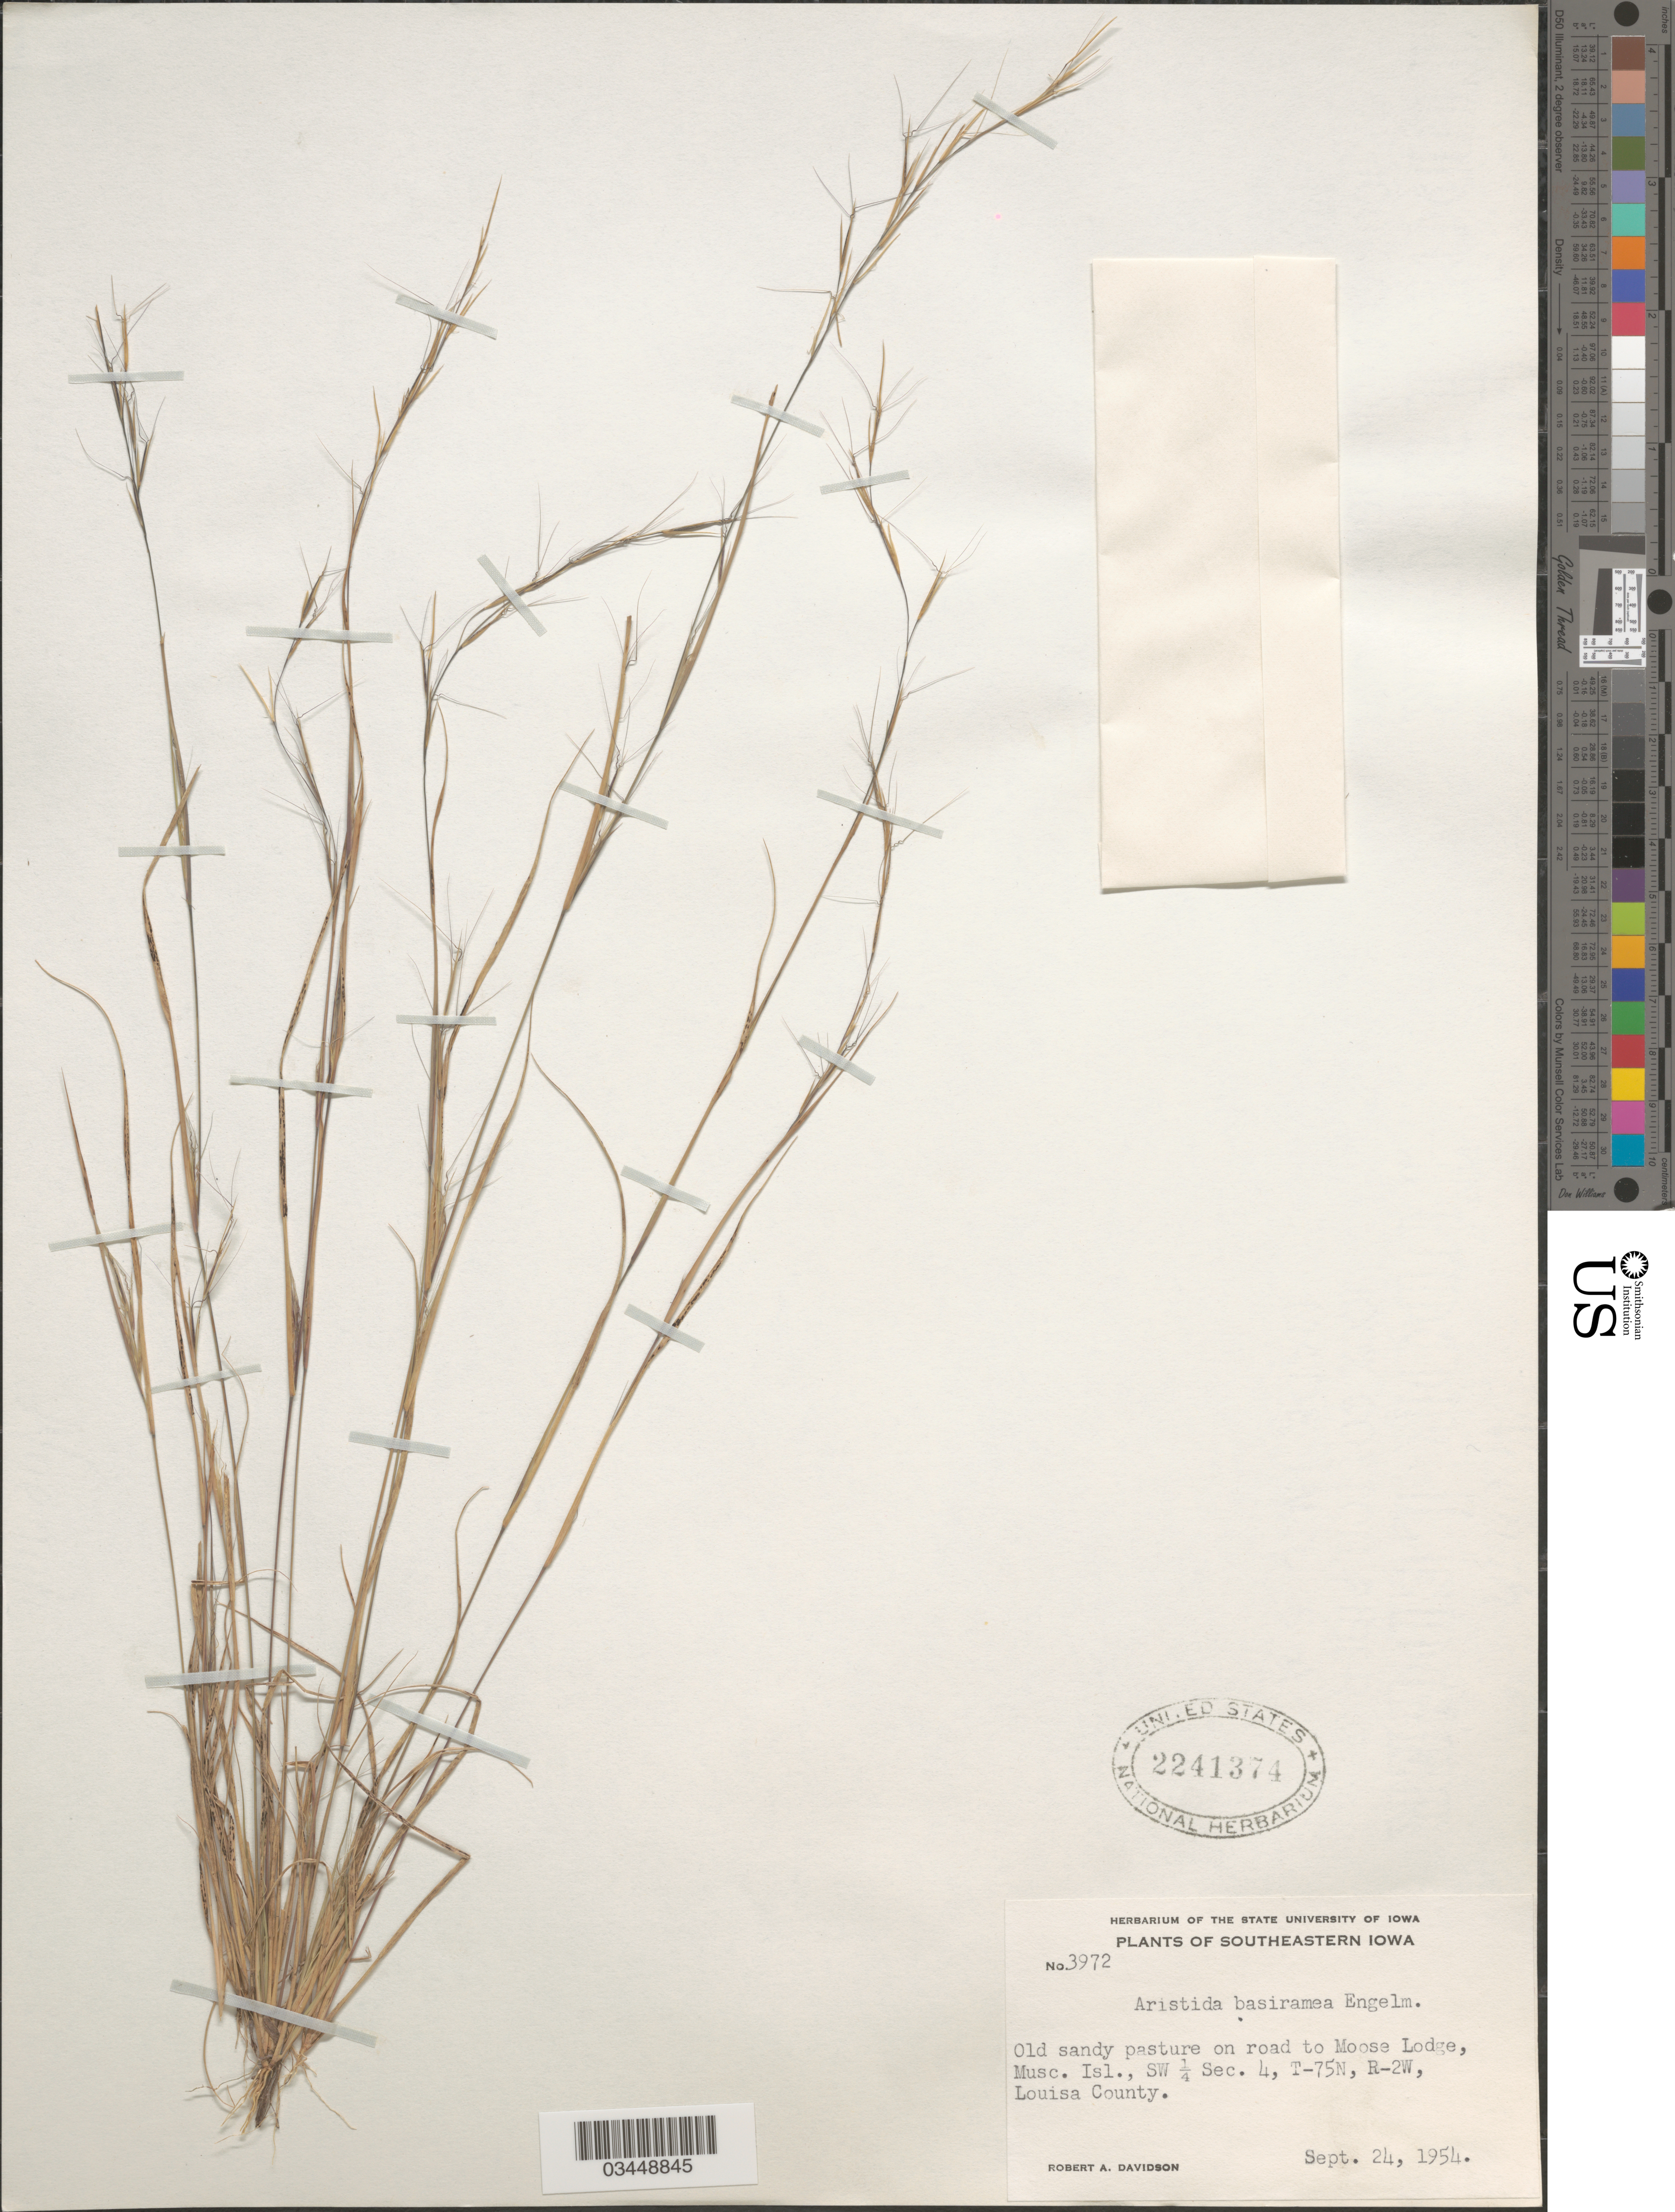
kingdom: Plantae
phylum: Tracheophyta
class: Liliopsida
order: Poales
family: Poaceae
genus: Aristida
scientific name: Aristida basiramea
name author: Engelm. ex Vasey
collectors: R. A. Davidson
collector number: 3972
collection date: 1954-09-24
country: United States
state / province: Iowa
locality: Southeastern Iowa. Old sandy pasture on road to Moose Lodge, Musc. Isl., SW ¼ Sec. 4, T-75N, R-2W, Louisa County.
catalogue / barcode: US 2241374